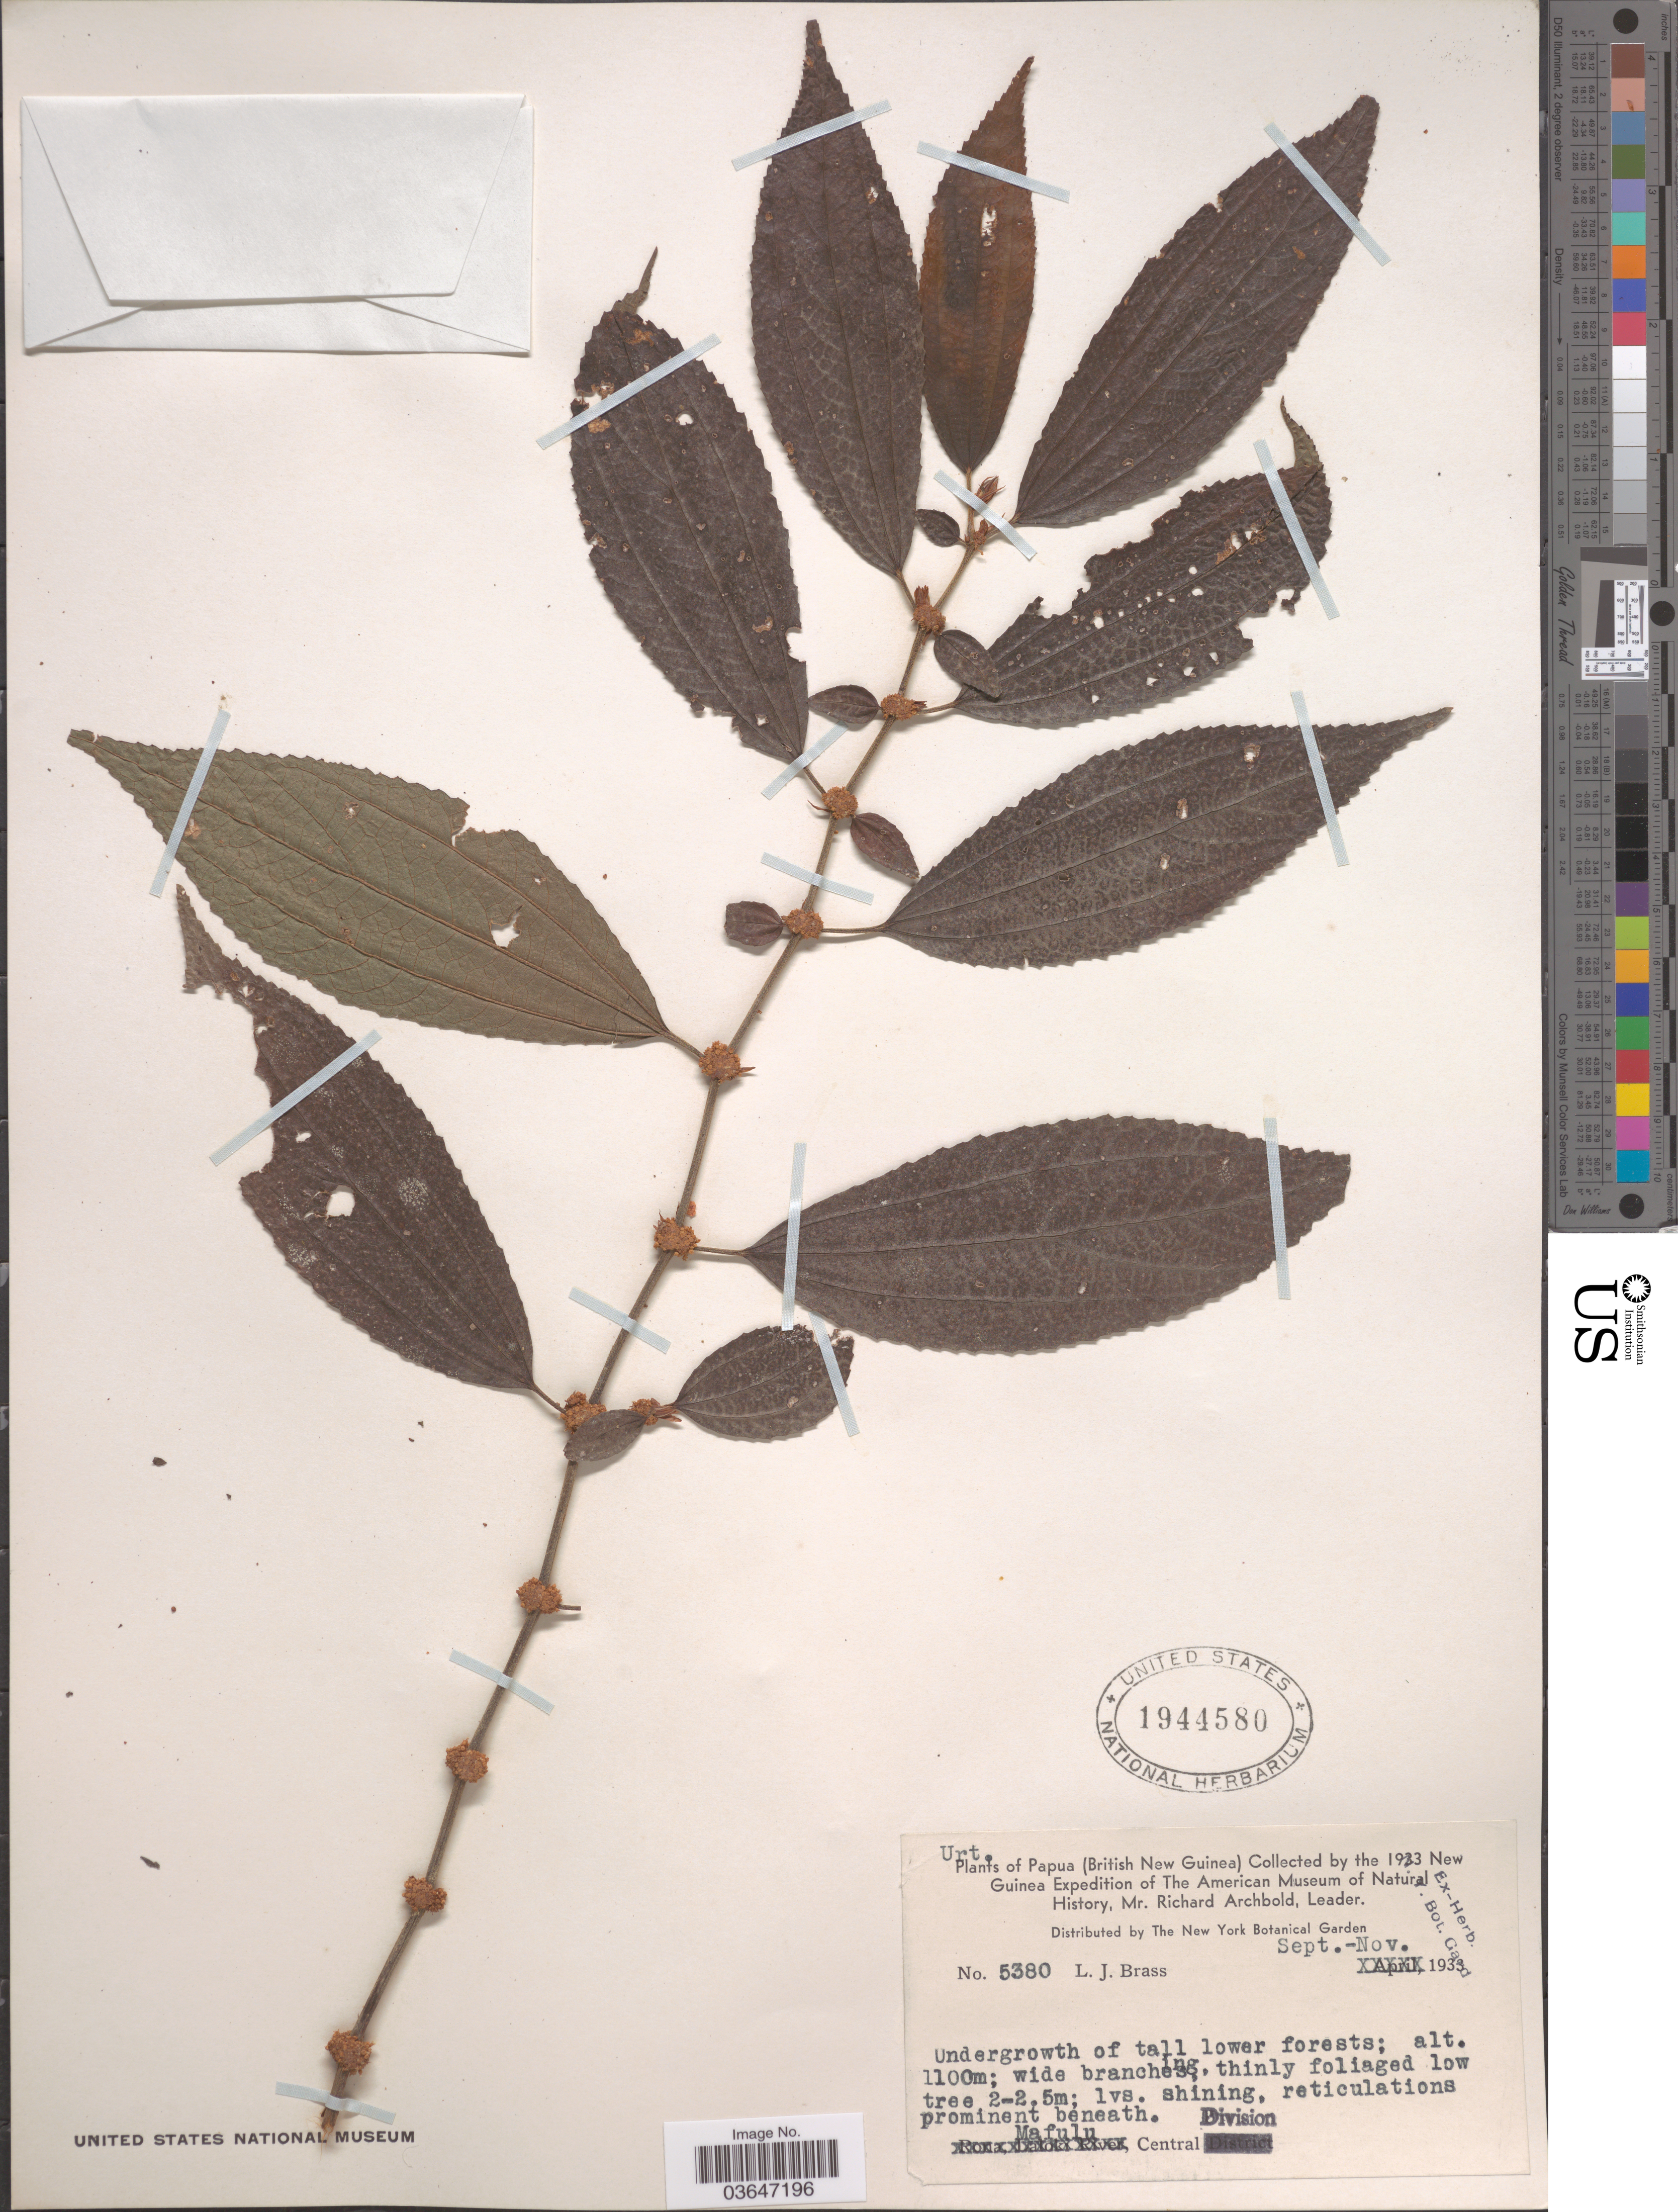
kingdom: Plantae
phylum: Tracheophyta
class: Magnoliopsida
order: Proteales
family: Proteaceae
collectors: L. J. Brass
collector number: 5380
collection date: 1933-09/1933-11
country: Papua New Guinea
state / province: Central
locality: Papua (British New Guinea). Mafulu, Central Division.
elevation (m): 1100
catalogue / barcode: US 1944580